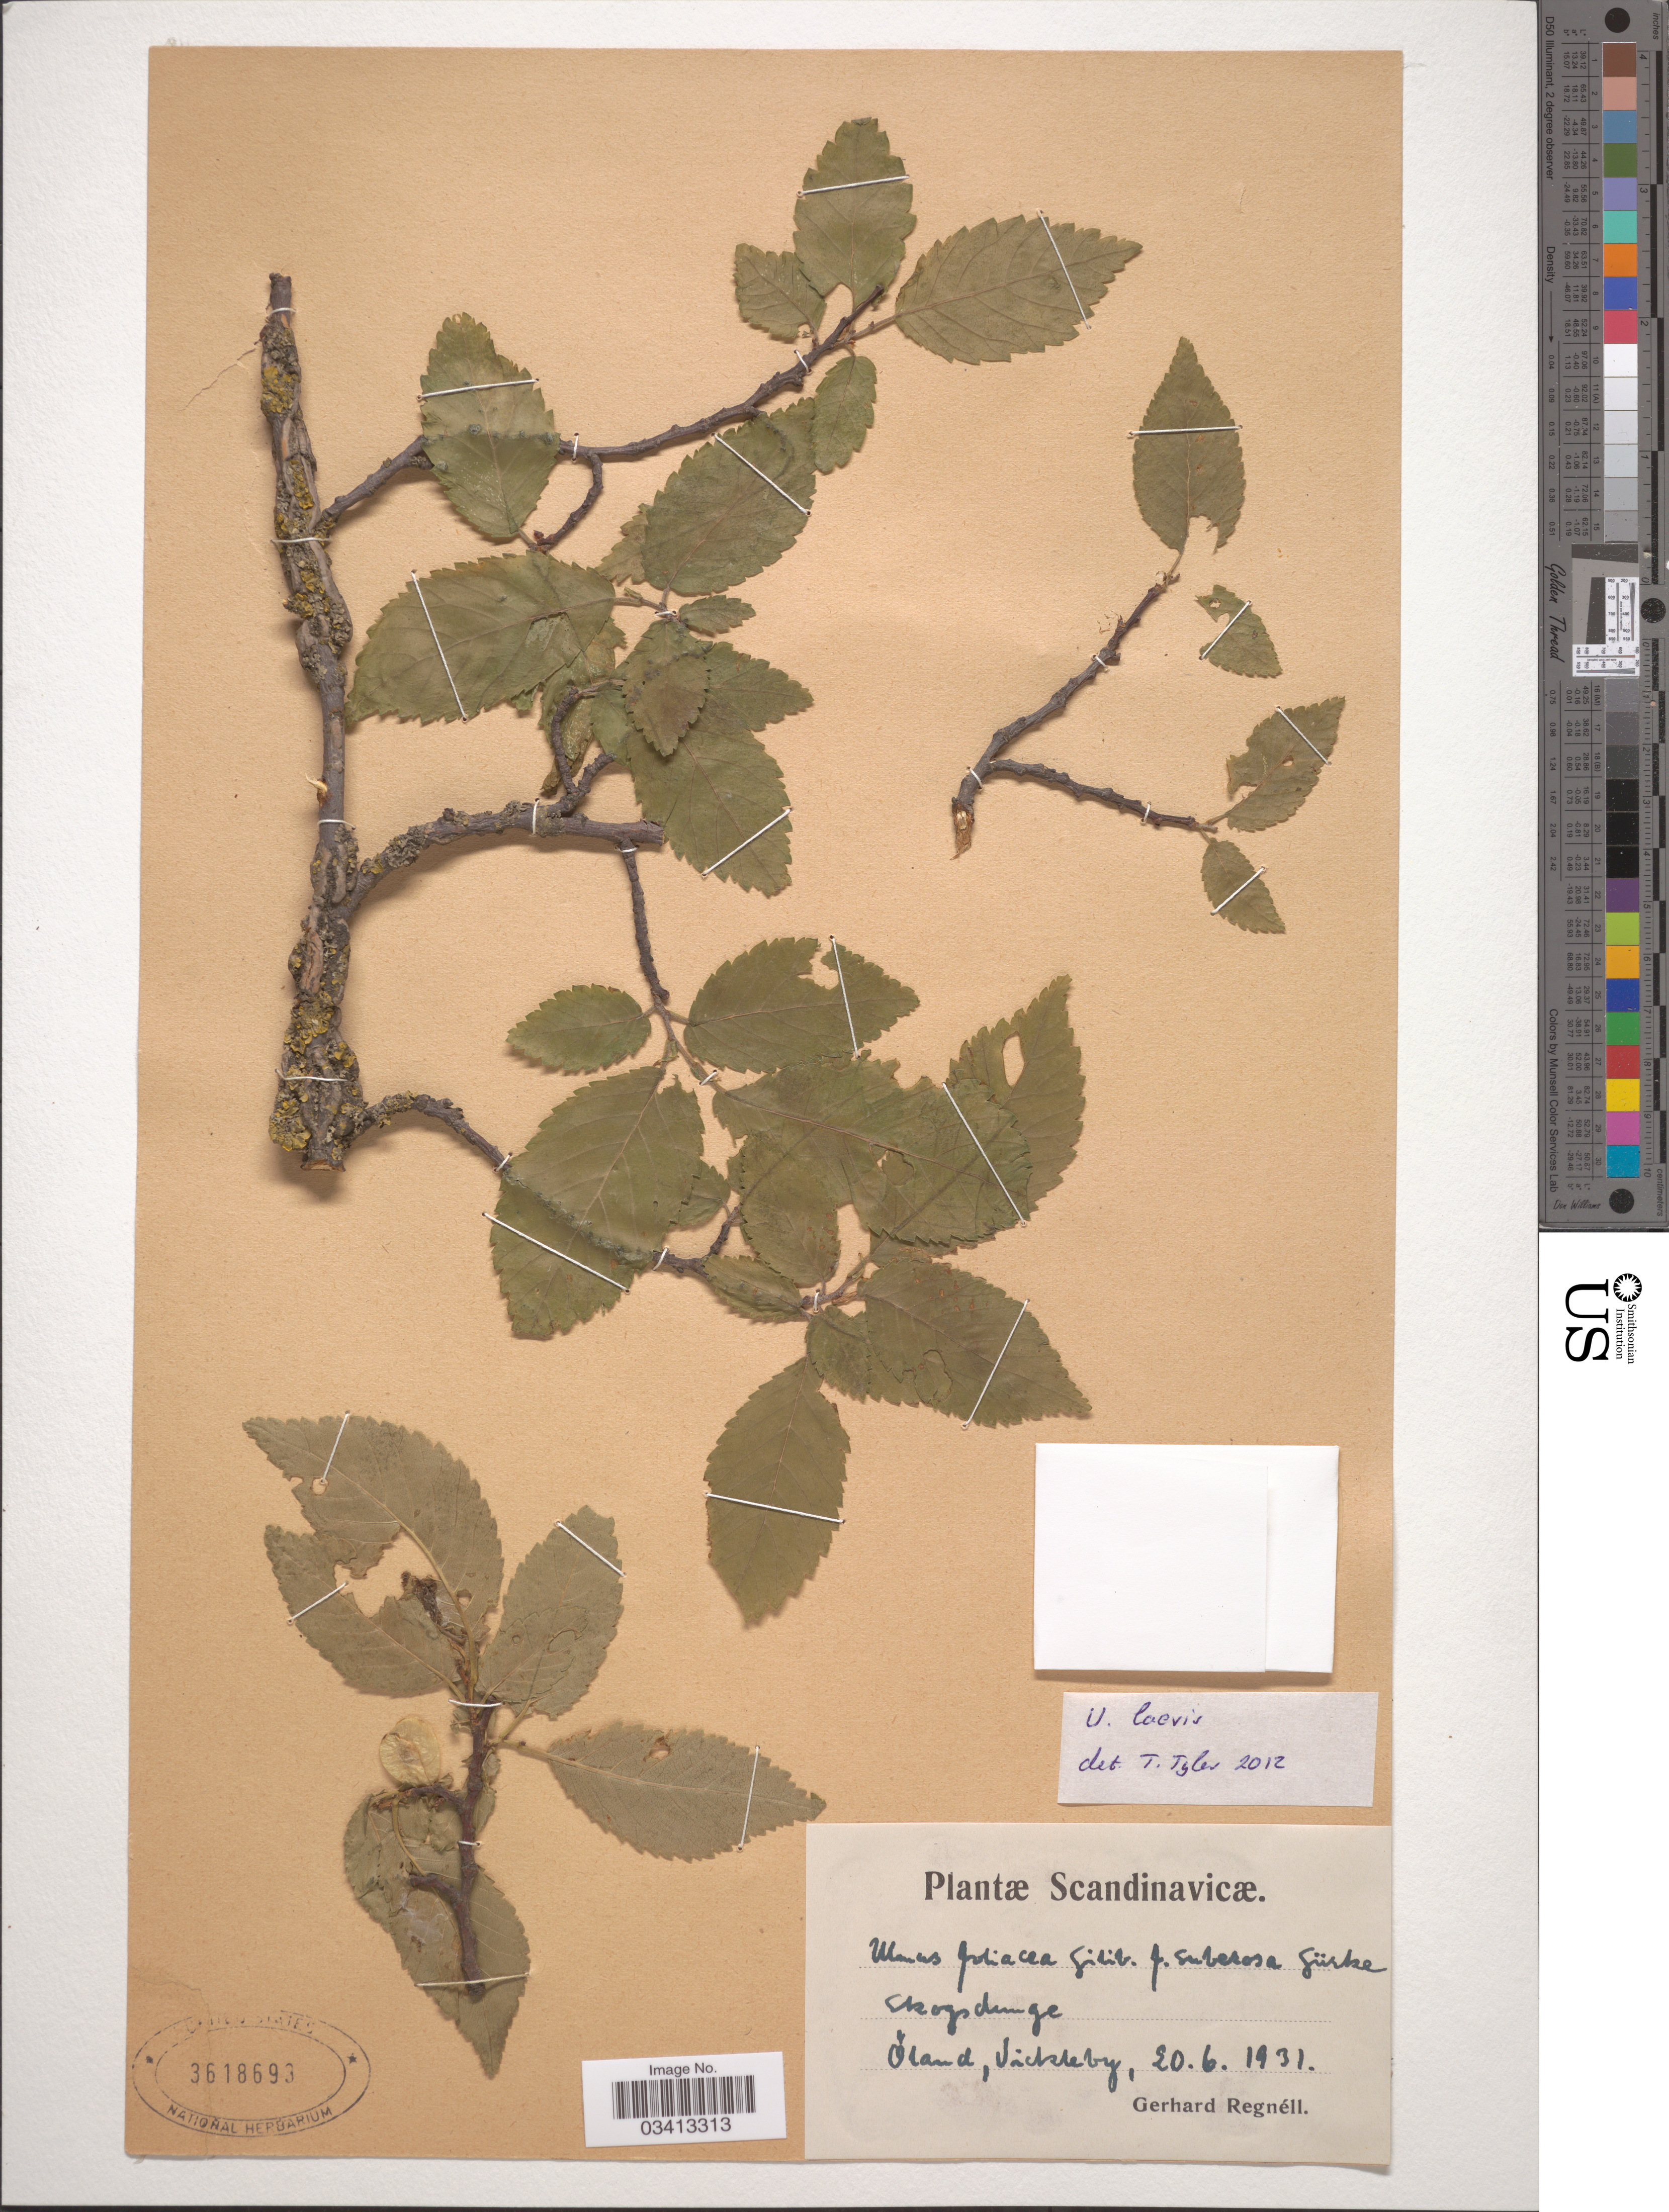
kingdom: Plantae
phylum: Tracheophyta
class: Magnoliopsida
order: Rosales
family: Ulmaceae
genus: Ulmus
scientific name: Ulmus laevis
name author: Pall.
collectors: G. Regnéll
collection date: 1931-06-20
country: Sweden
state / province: Kalmar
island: Oland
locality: Scandinavicæ. Skogsdunge. [unsure placement] Öland, Sickleby.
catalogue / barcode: US 3618693